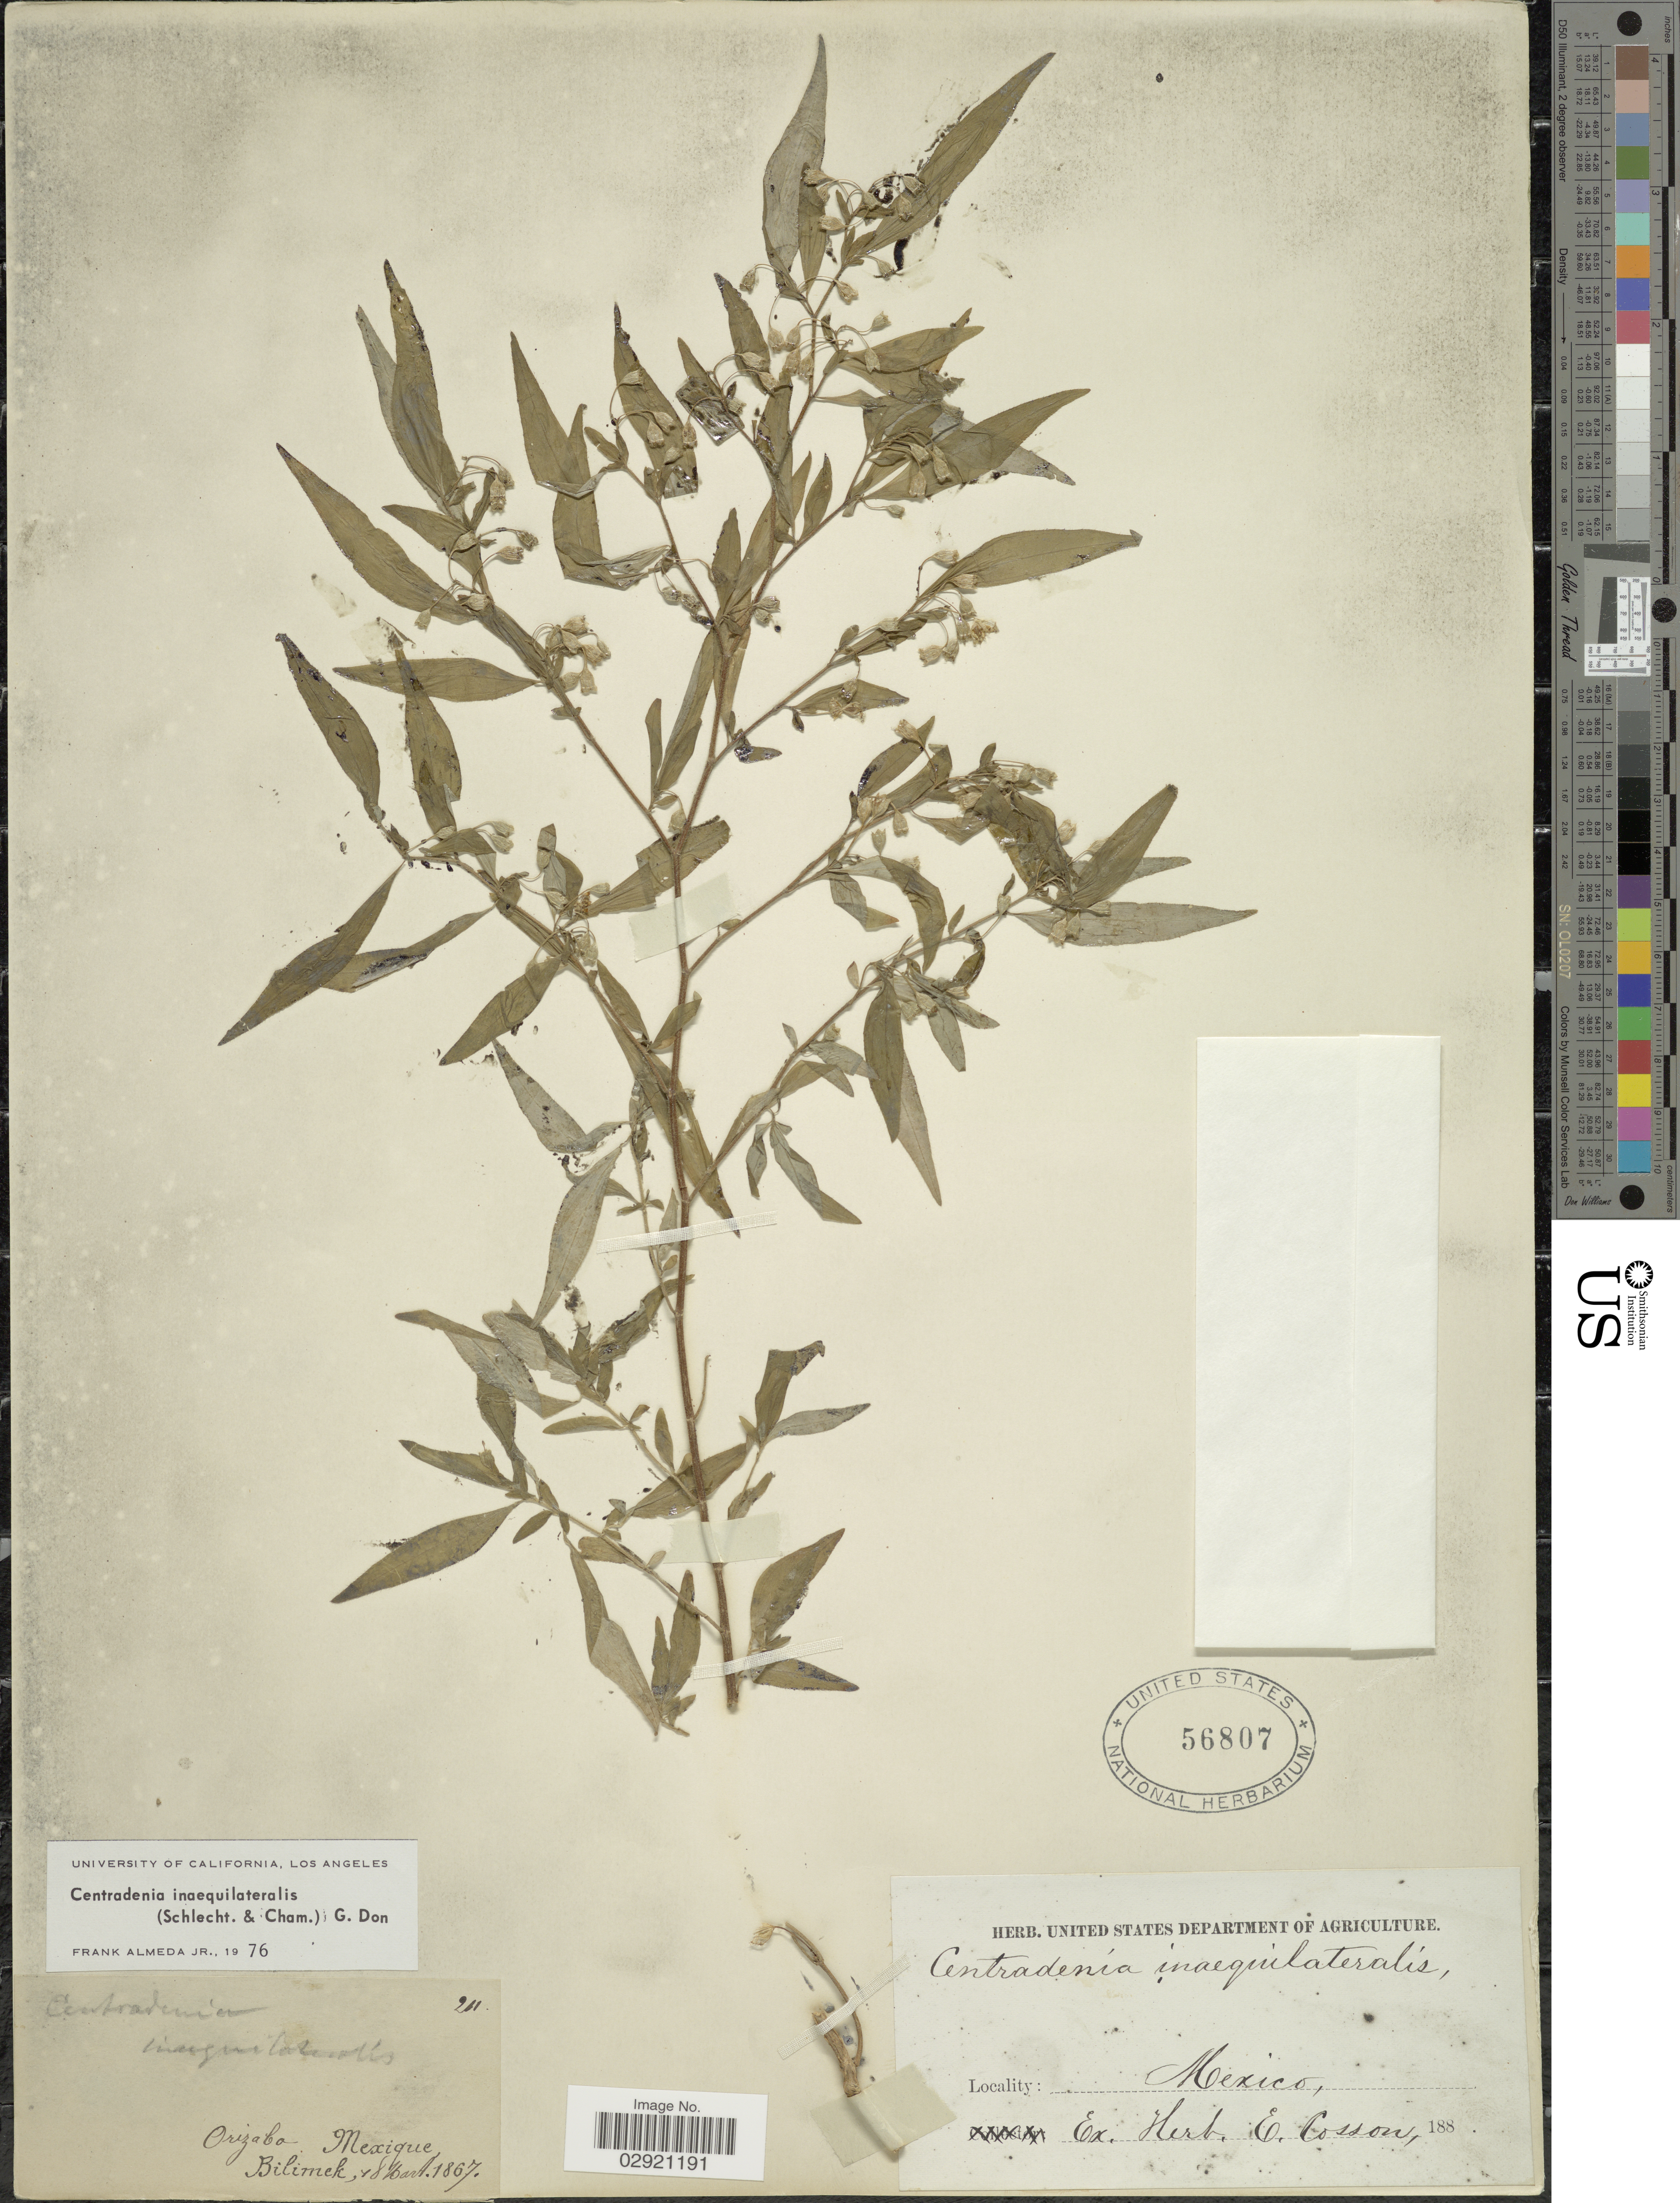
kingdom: Plantae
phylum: Tracheophyta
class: Magnoliopsida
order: Myrtales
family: Melastomataceae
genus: Centradenia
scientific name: Centradenia inaequilateralis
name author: (Gleason) G. Don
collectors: -. Bilimek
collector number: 211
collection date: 1867-03-18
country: Mexico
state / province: Veracruz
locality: Orizaba.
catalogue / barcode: US 56807